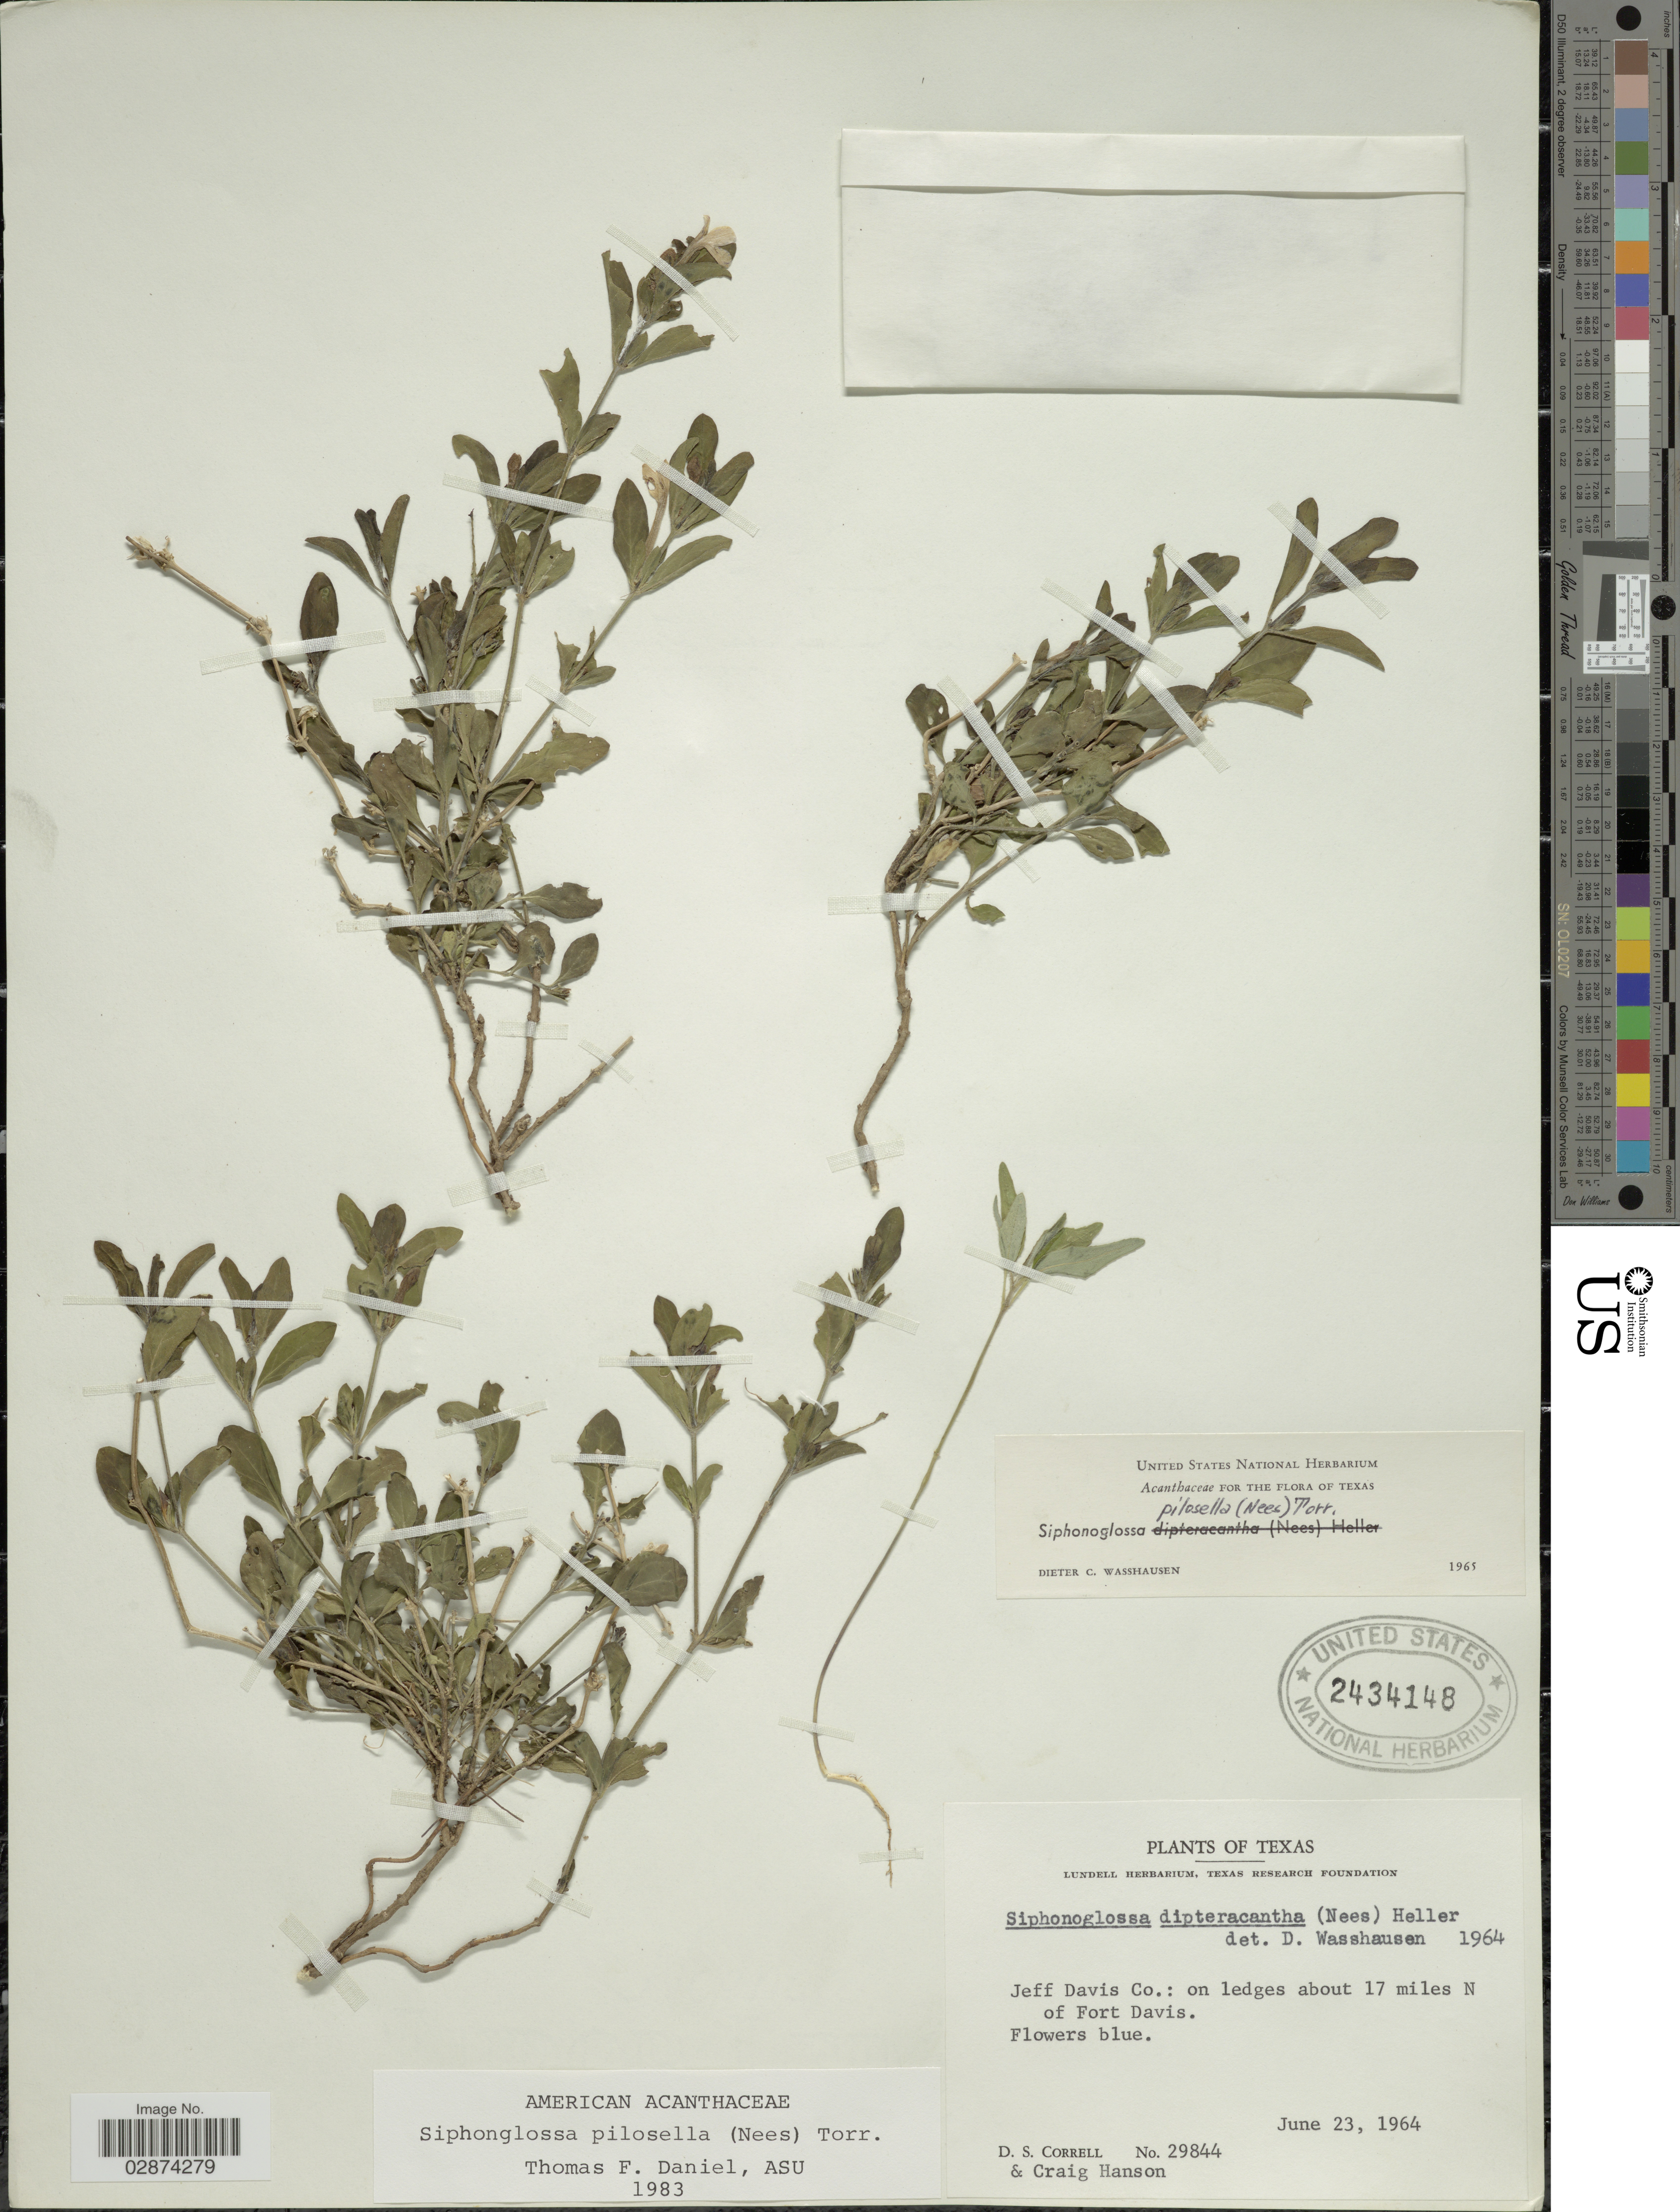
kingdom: Plantae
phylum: Tracheophyta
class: Magnoliopsida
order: Lamiales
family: Acanthaceae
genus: Justicia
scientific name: Justicia pilosella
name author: (Nees) Hilsenb.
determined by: Fisher, Amanda, (LOB), California State University, Long Beach (UNITED STATES)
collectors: D. S. Correll & C. Hanson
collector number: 29844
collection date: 1964-06-23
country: United States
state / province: Texas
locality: Jeff Davis Co.: on ledges about 17 miles N of Fort Davis.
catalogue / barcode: US 2434148